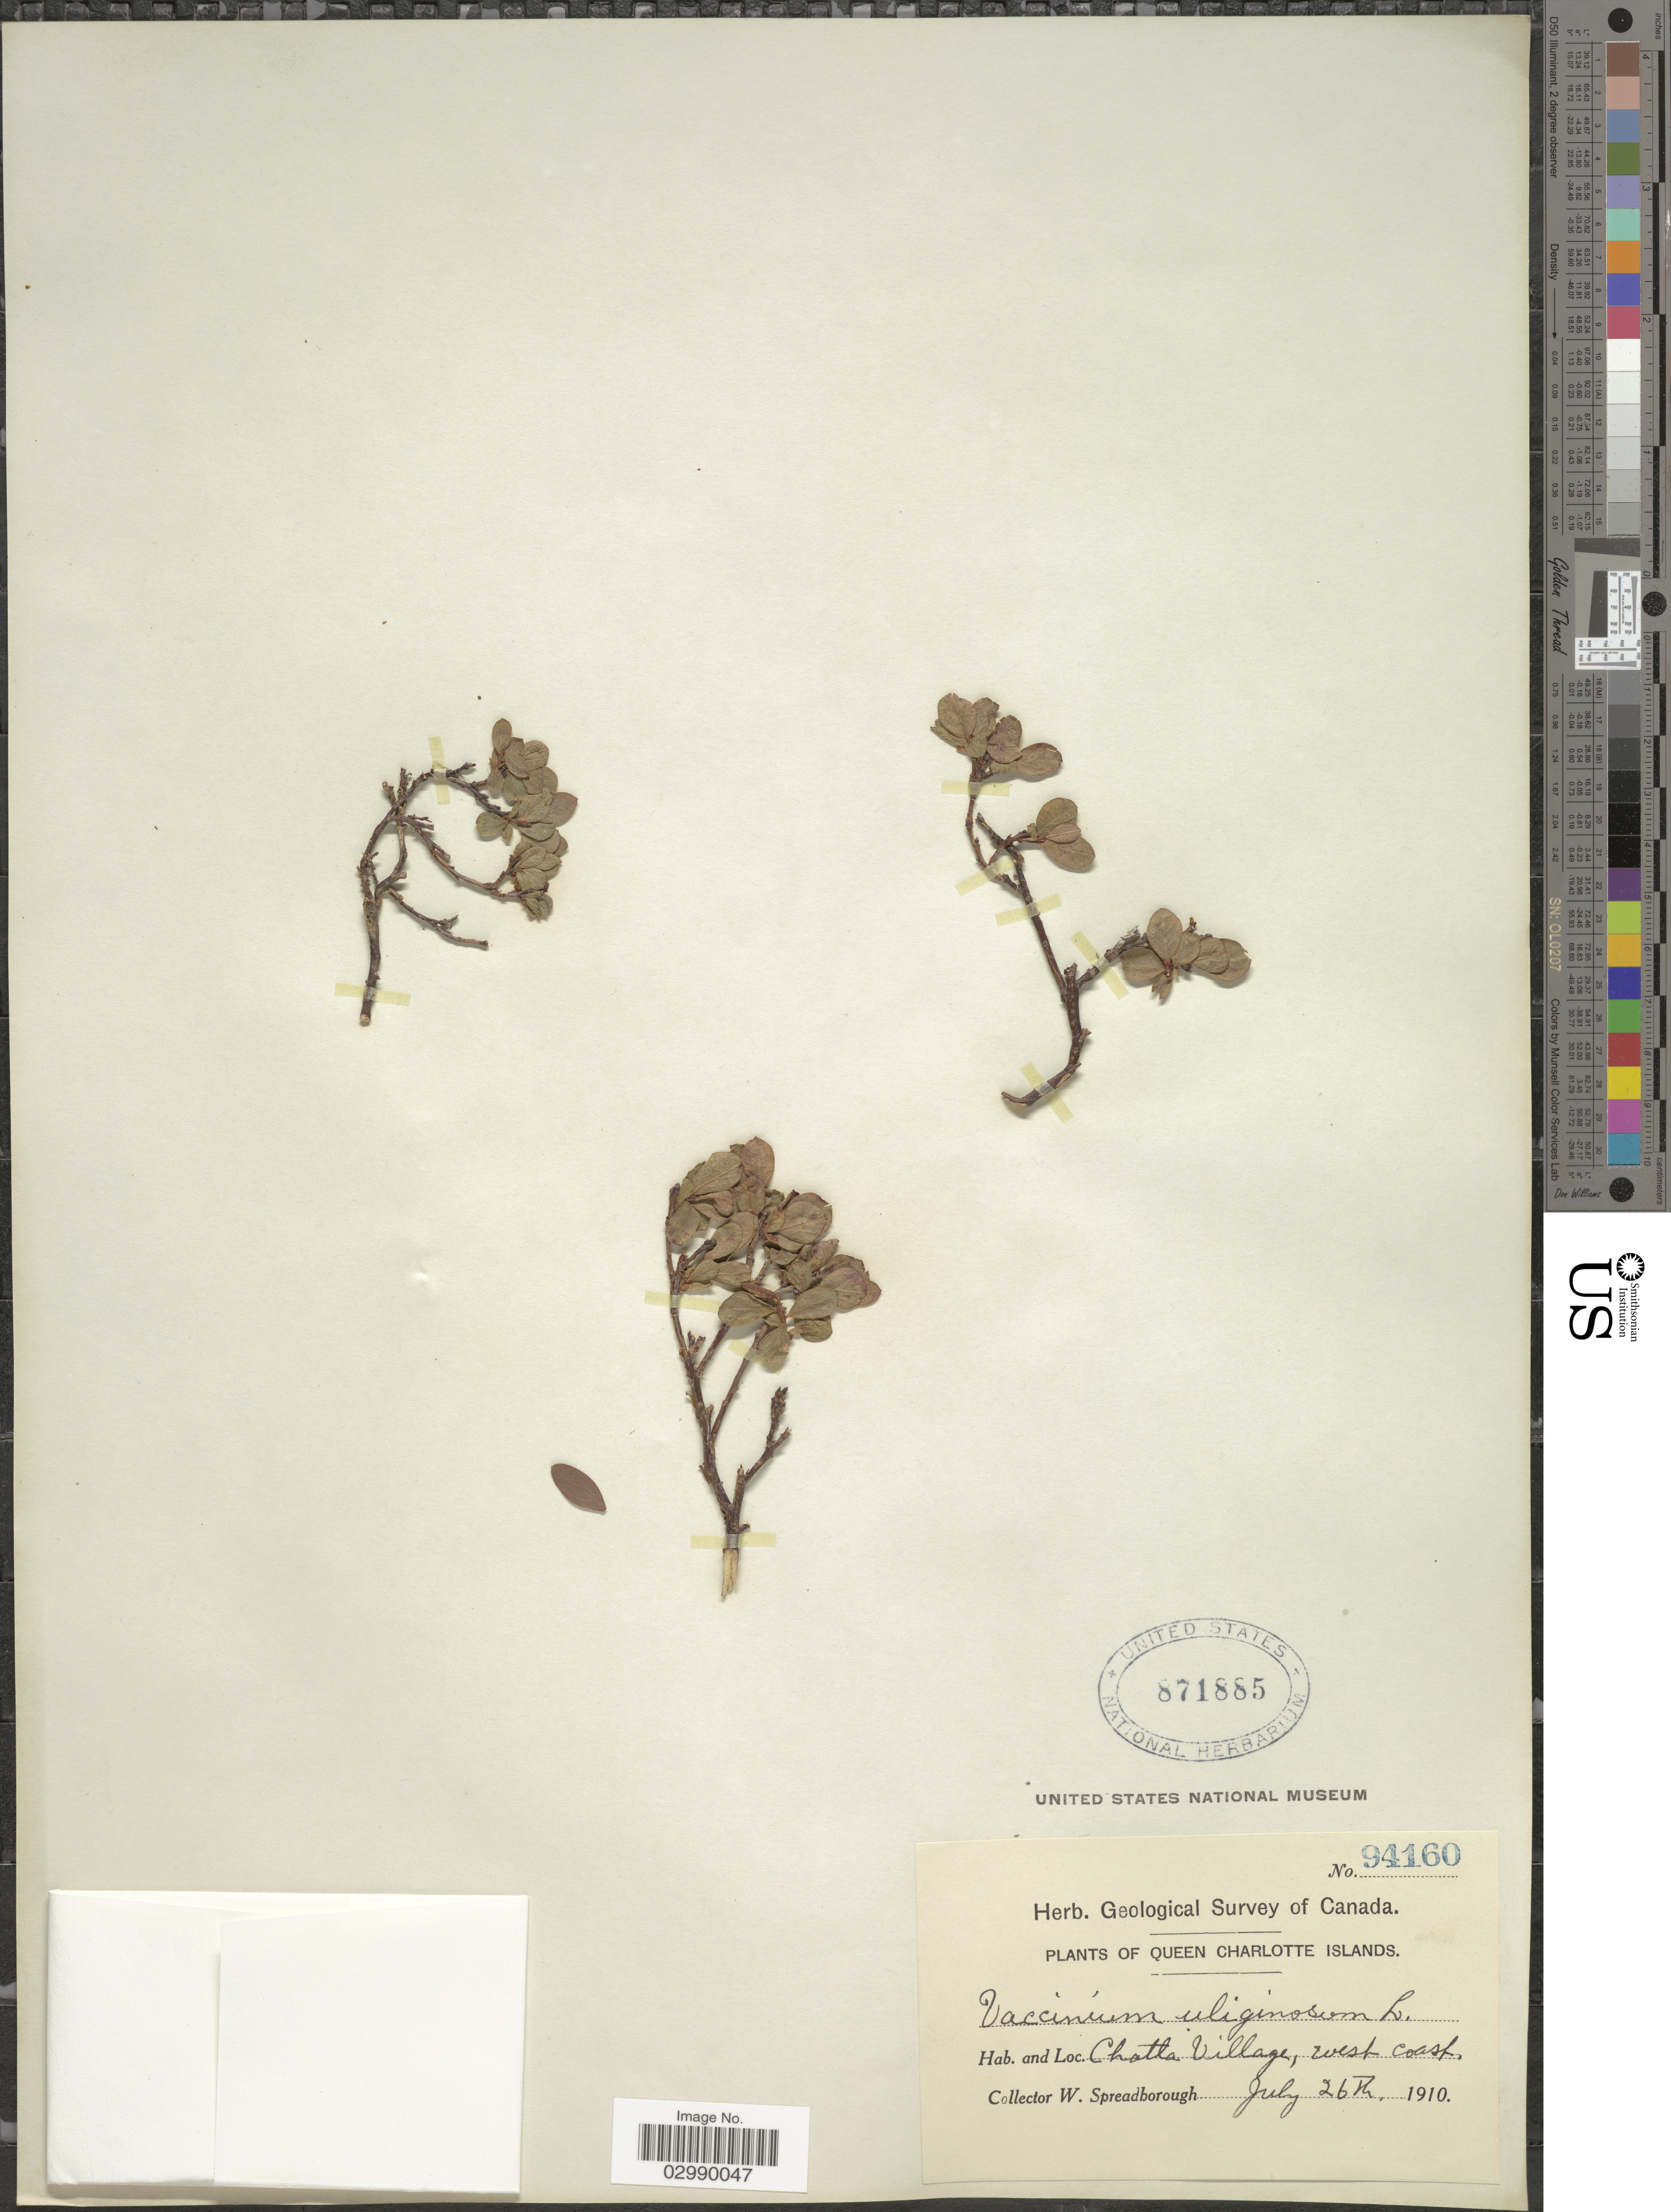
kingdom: Plantae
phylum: Tracheophyta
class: Magnoliopsida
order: Ericales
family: Ericaceae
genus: Vaccinium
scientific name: Vaccinium uliginosum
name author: L.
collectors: W. Spreadborough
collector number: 94160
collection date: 1910-07-26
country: Canada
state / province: British Columbia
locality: Queen Charlotte Islands, Chatta Village, West Coast.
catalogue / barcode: US 871885